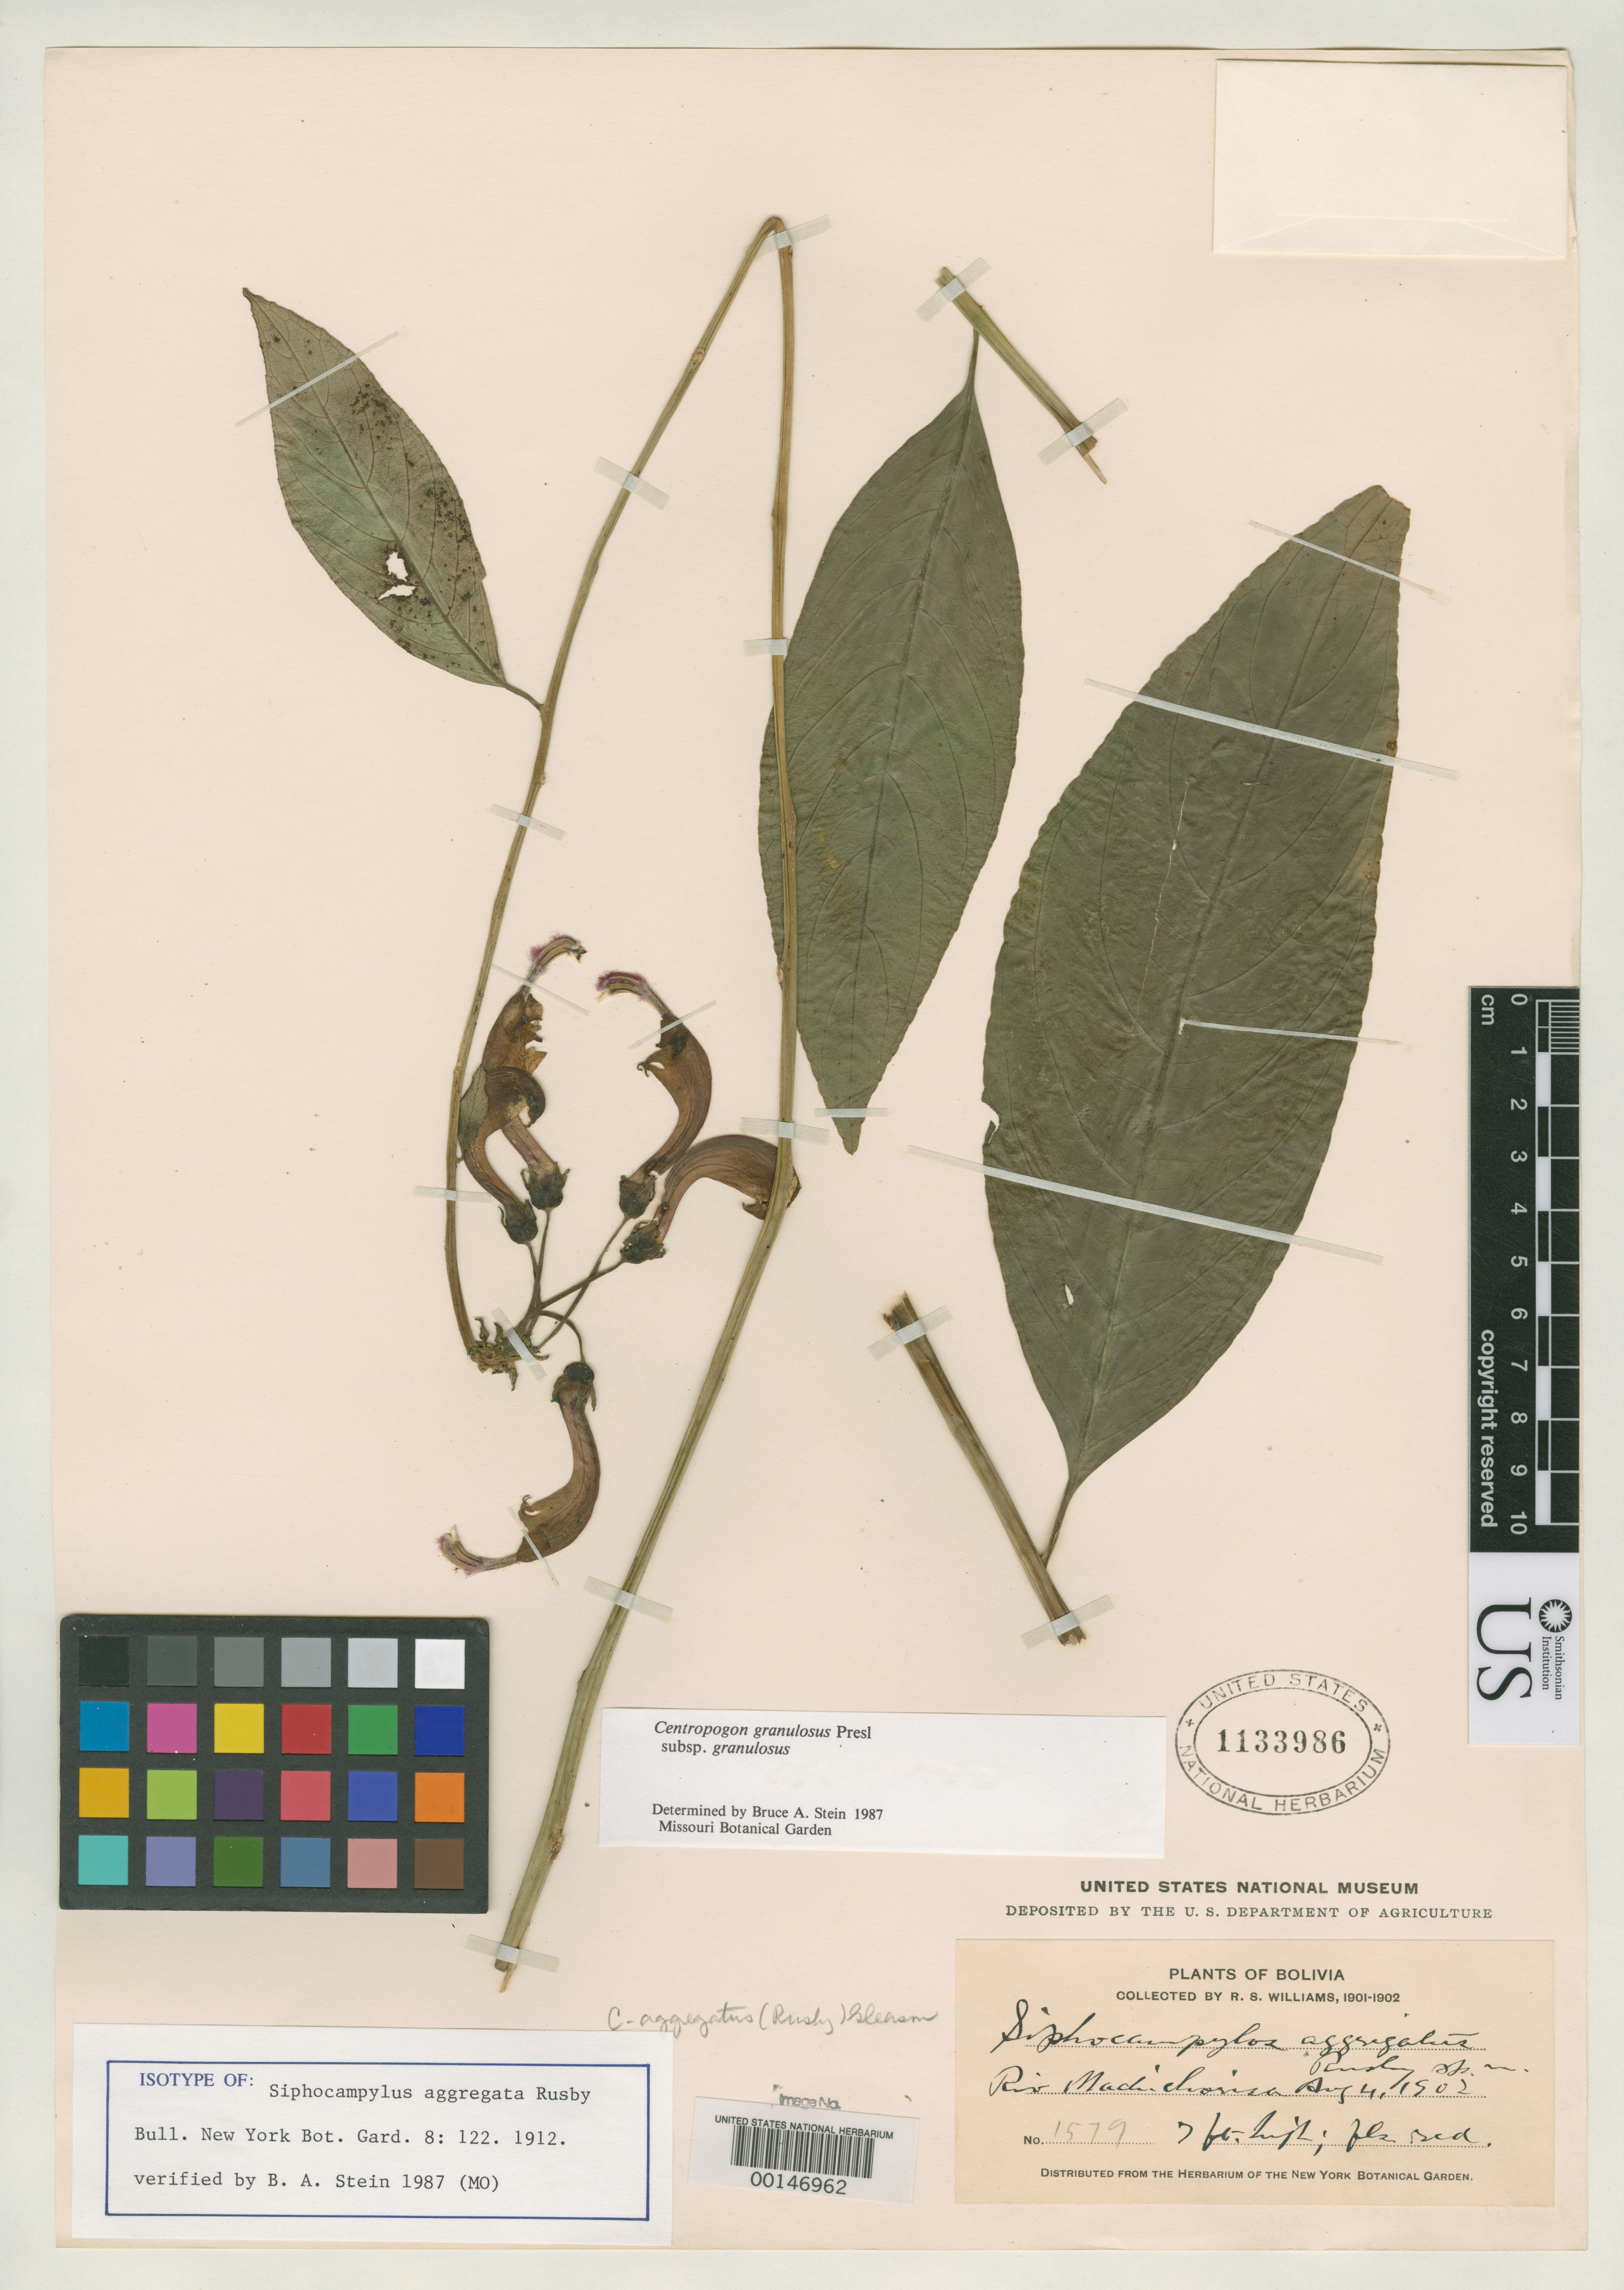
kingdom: Plantae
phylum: Tracheophyta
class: Magnoliopsida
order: Asterales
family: Campanulaceae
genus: Siphocampylus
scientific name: Siphocampylus aggregatus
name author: Rusby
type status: Isotype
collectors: R. S. Williams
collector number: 1579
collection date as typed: Aug. 4, 1902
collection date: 1902-08-04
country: Bolivia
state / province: La Paz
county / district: Franz Tamayo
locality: Rio Machichorisa (near Aten)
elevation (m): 1067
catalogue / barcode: US 1133986